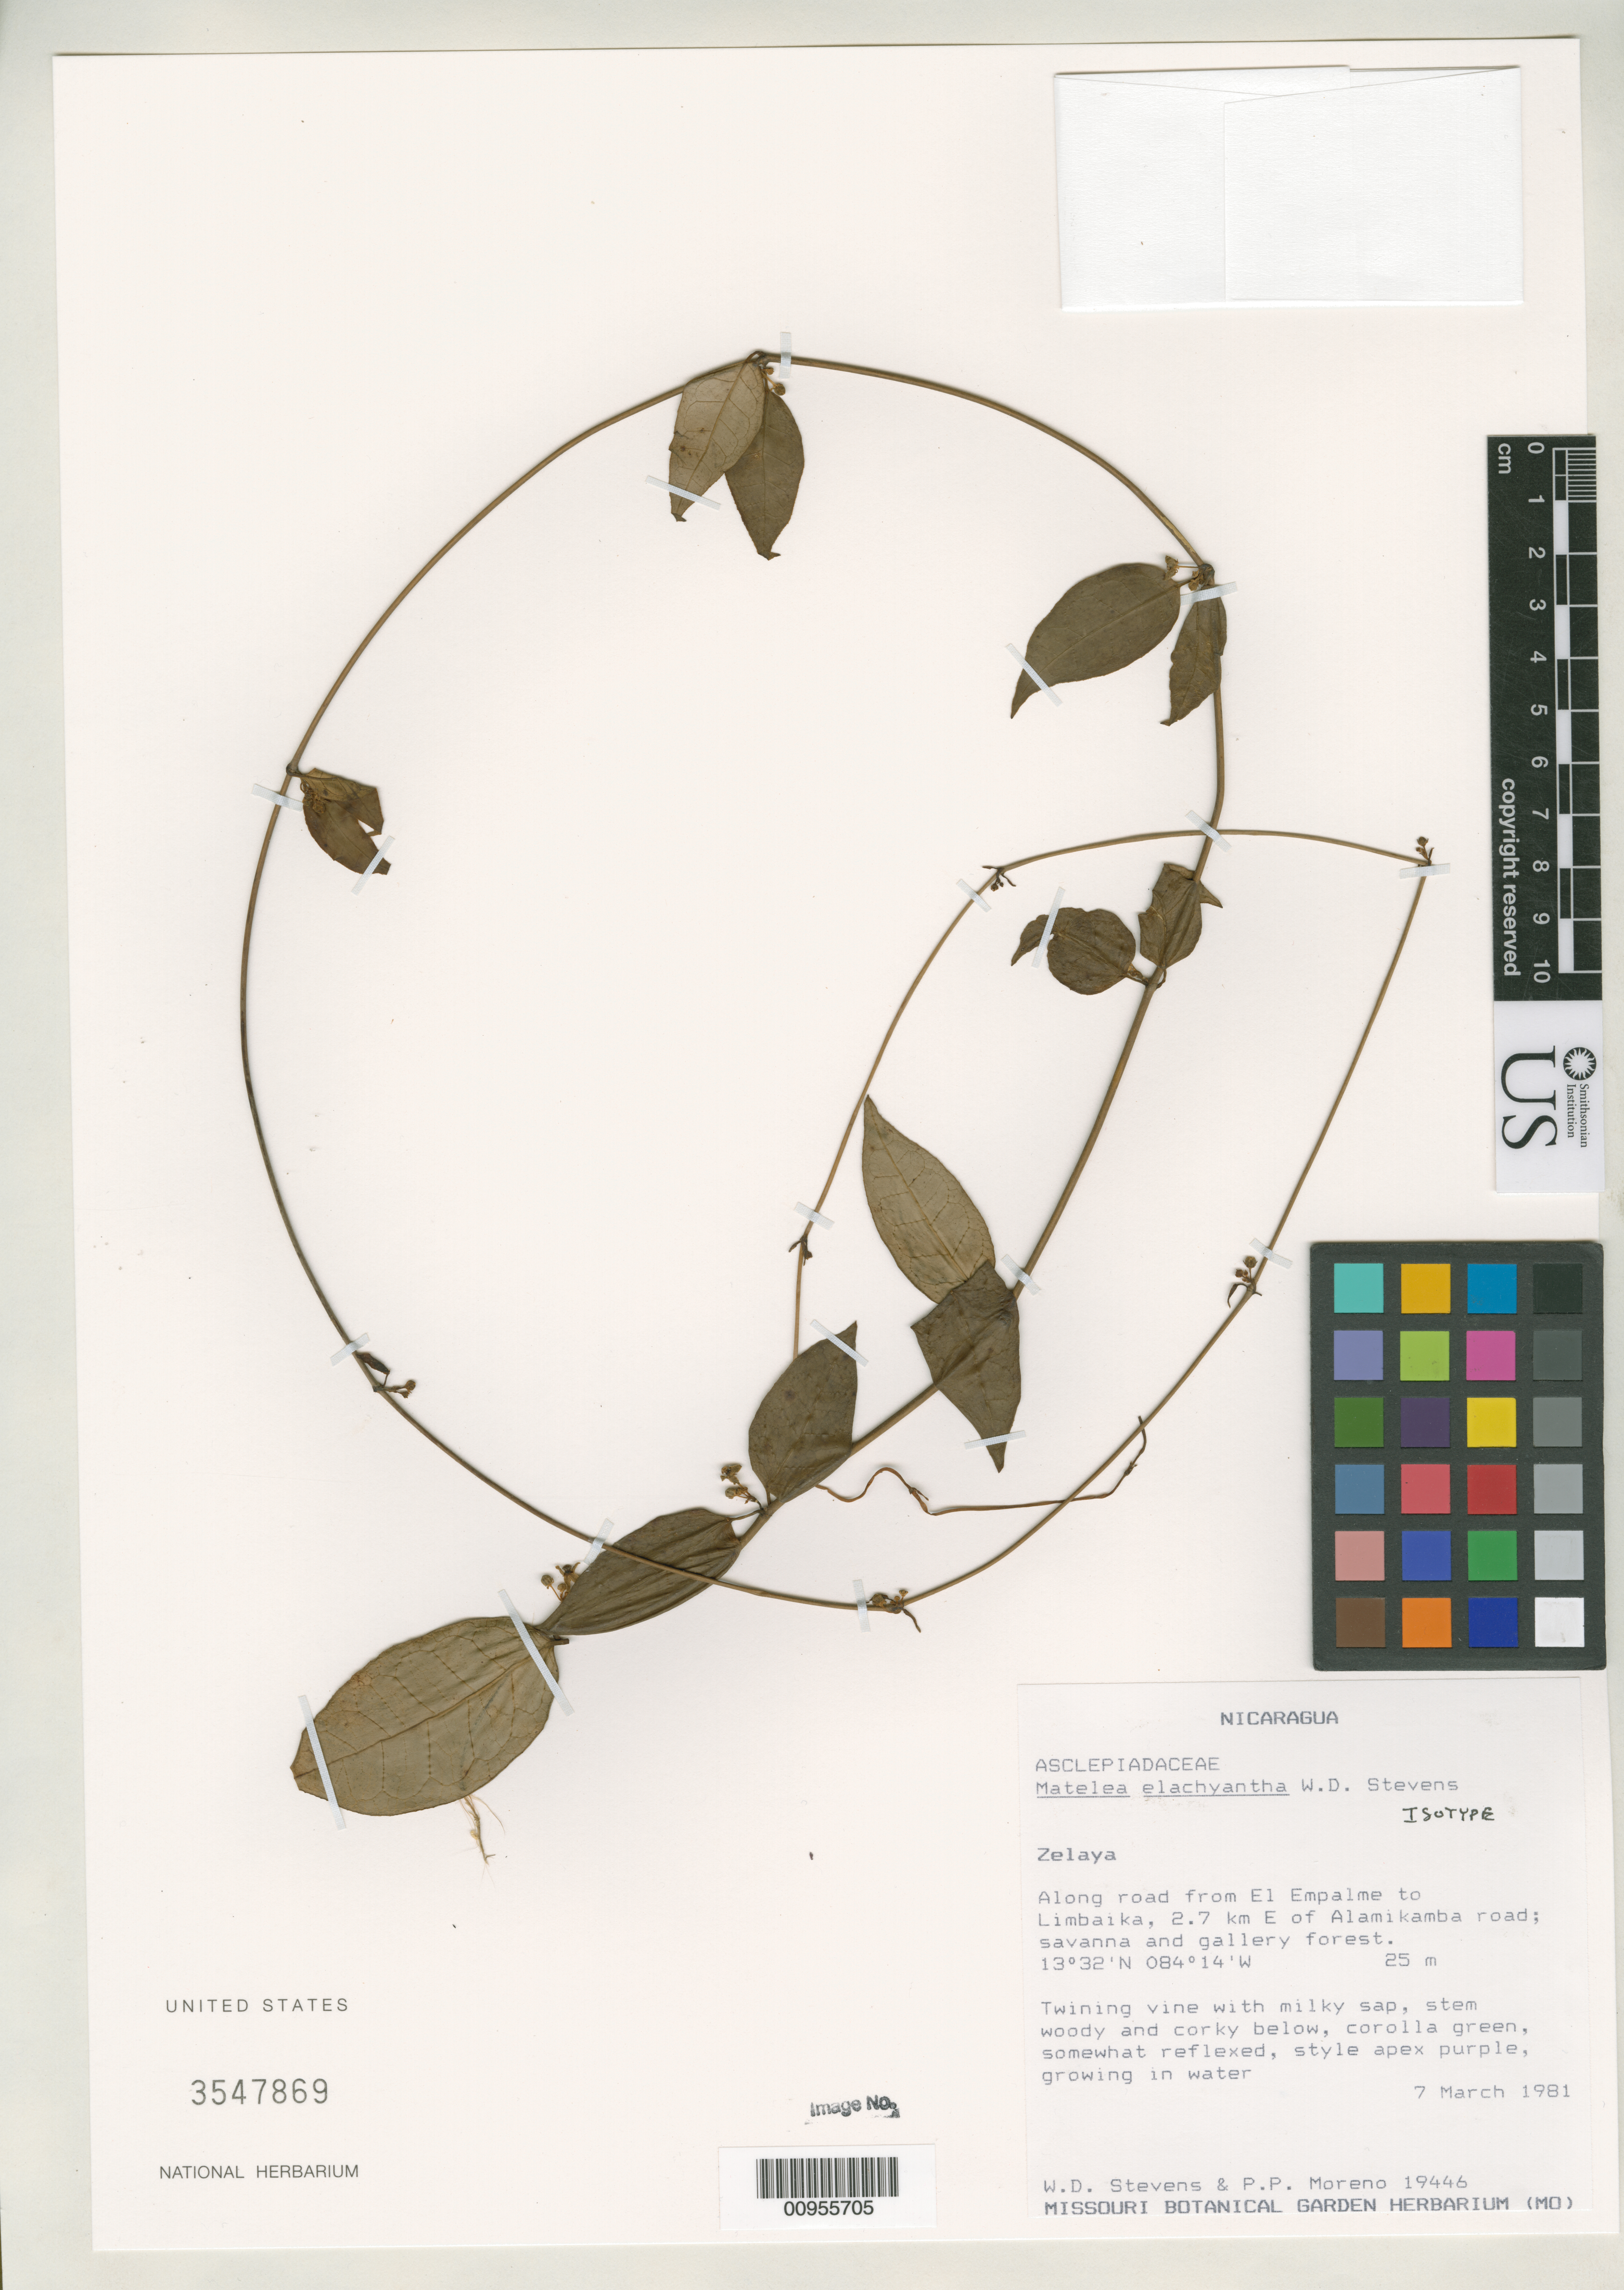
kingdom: Plantae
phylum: Tracheophyta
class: Magnoliopsida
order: Gentianales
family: Apocynaceae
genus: Matelea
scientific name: Matelea elachyantha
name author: W.D. Stevens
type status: Isotype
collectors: W. D. Stevens & P. Moreno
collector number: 19446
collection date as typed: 07 Mar 1981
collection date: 1981-03-07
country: Nicaragua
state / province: Atlántico Norte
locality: Along road from El Empalme to Limbaika, 2.7 km E of Alamikamba road.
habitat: Savanna and gallery forest.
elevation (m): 25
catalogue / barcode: US 3547869